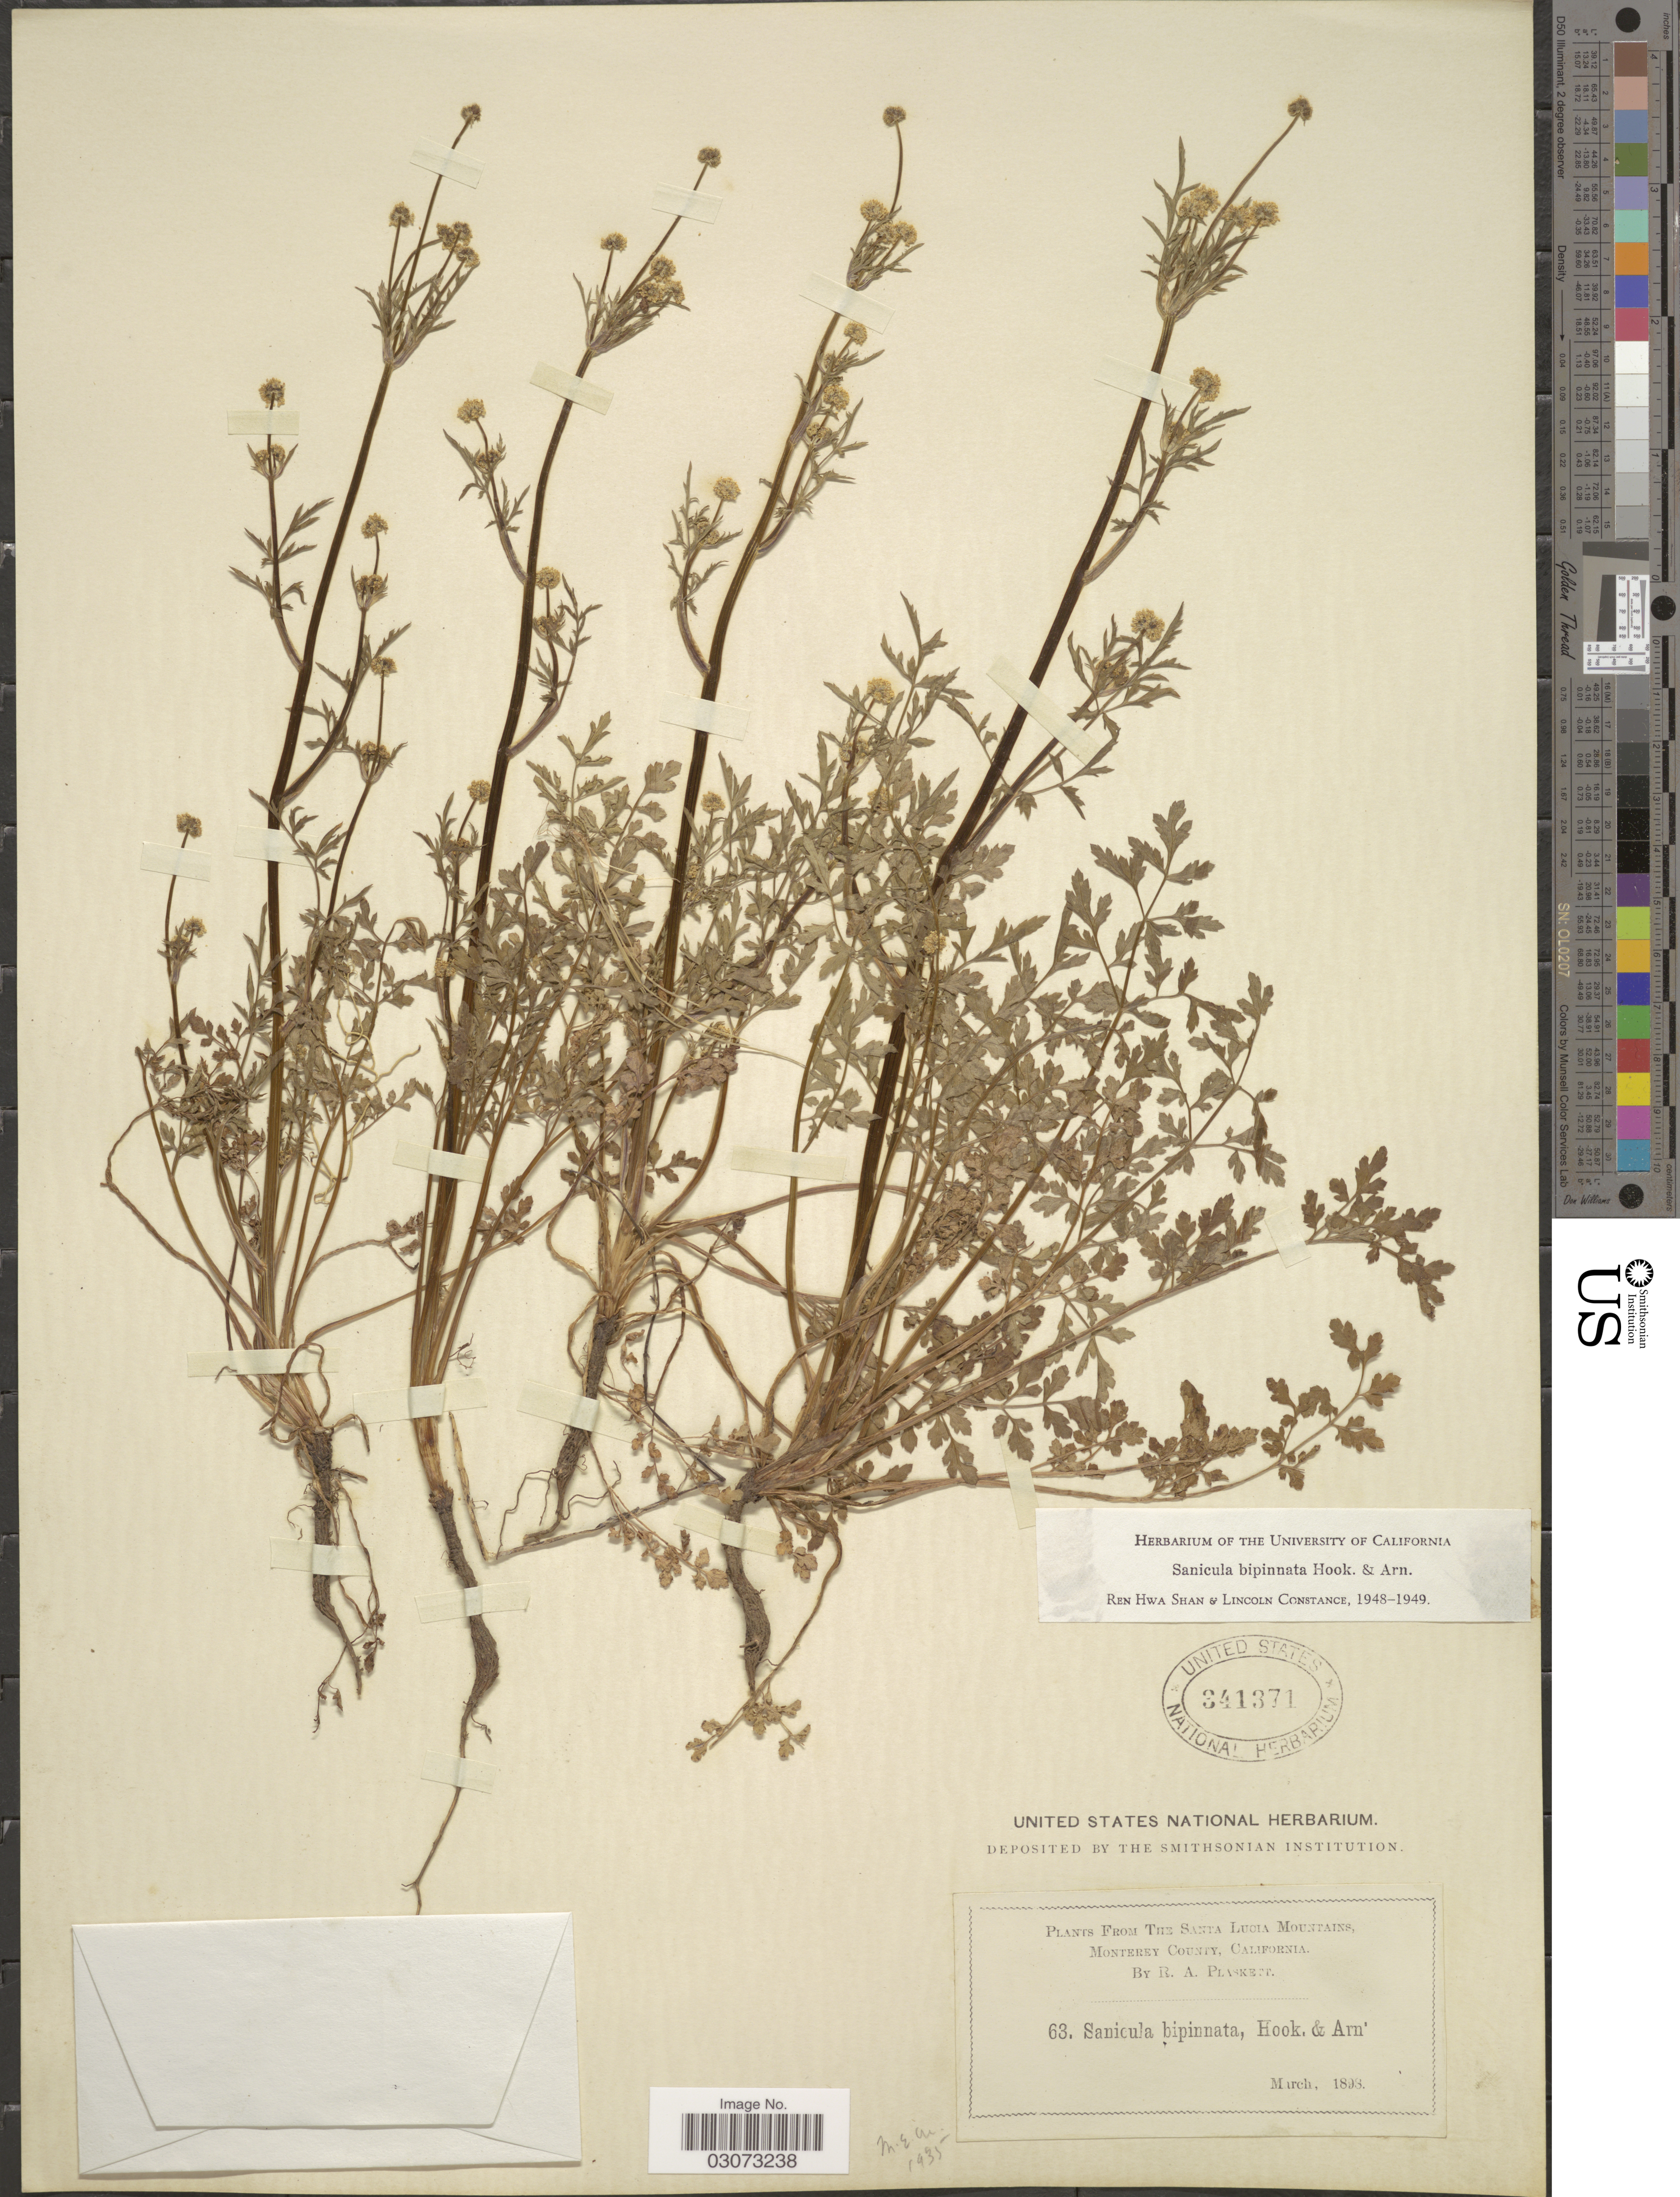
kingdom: Plantae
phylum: Tracheophyta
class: Magnoliopsida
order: Apiales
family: Apiaceae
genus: Sanicula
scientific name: Sanicula bipinnata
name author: Hook. & Arn.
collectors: R. Plaskett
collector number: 63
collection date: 1898-03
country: United States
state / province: California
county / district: Monterey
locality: Santa Lucia Mountains, Monterey County.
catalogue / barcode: US 341371